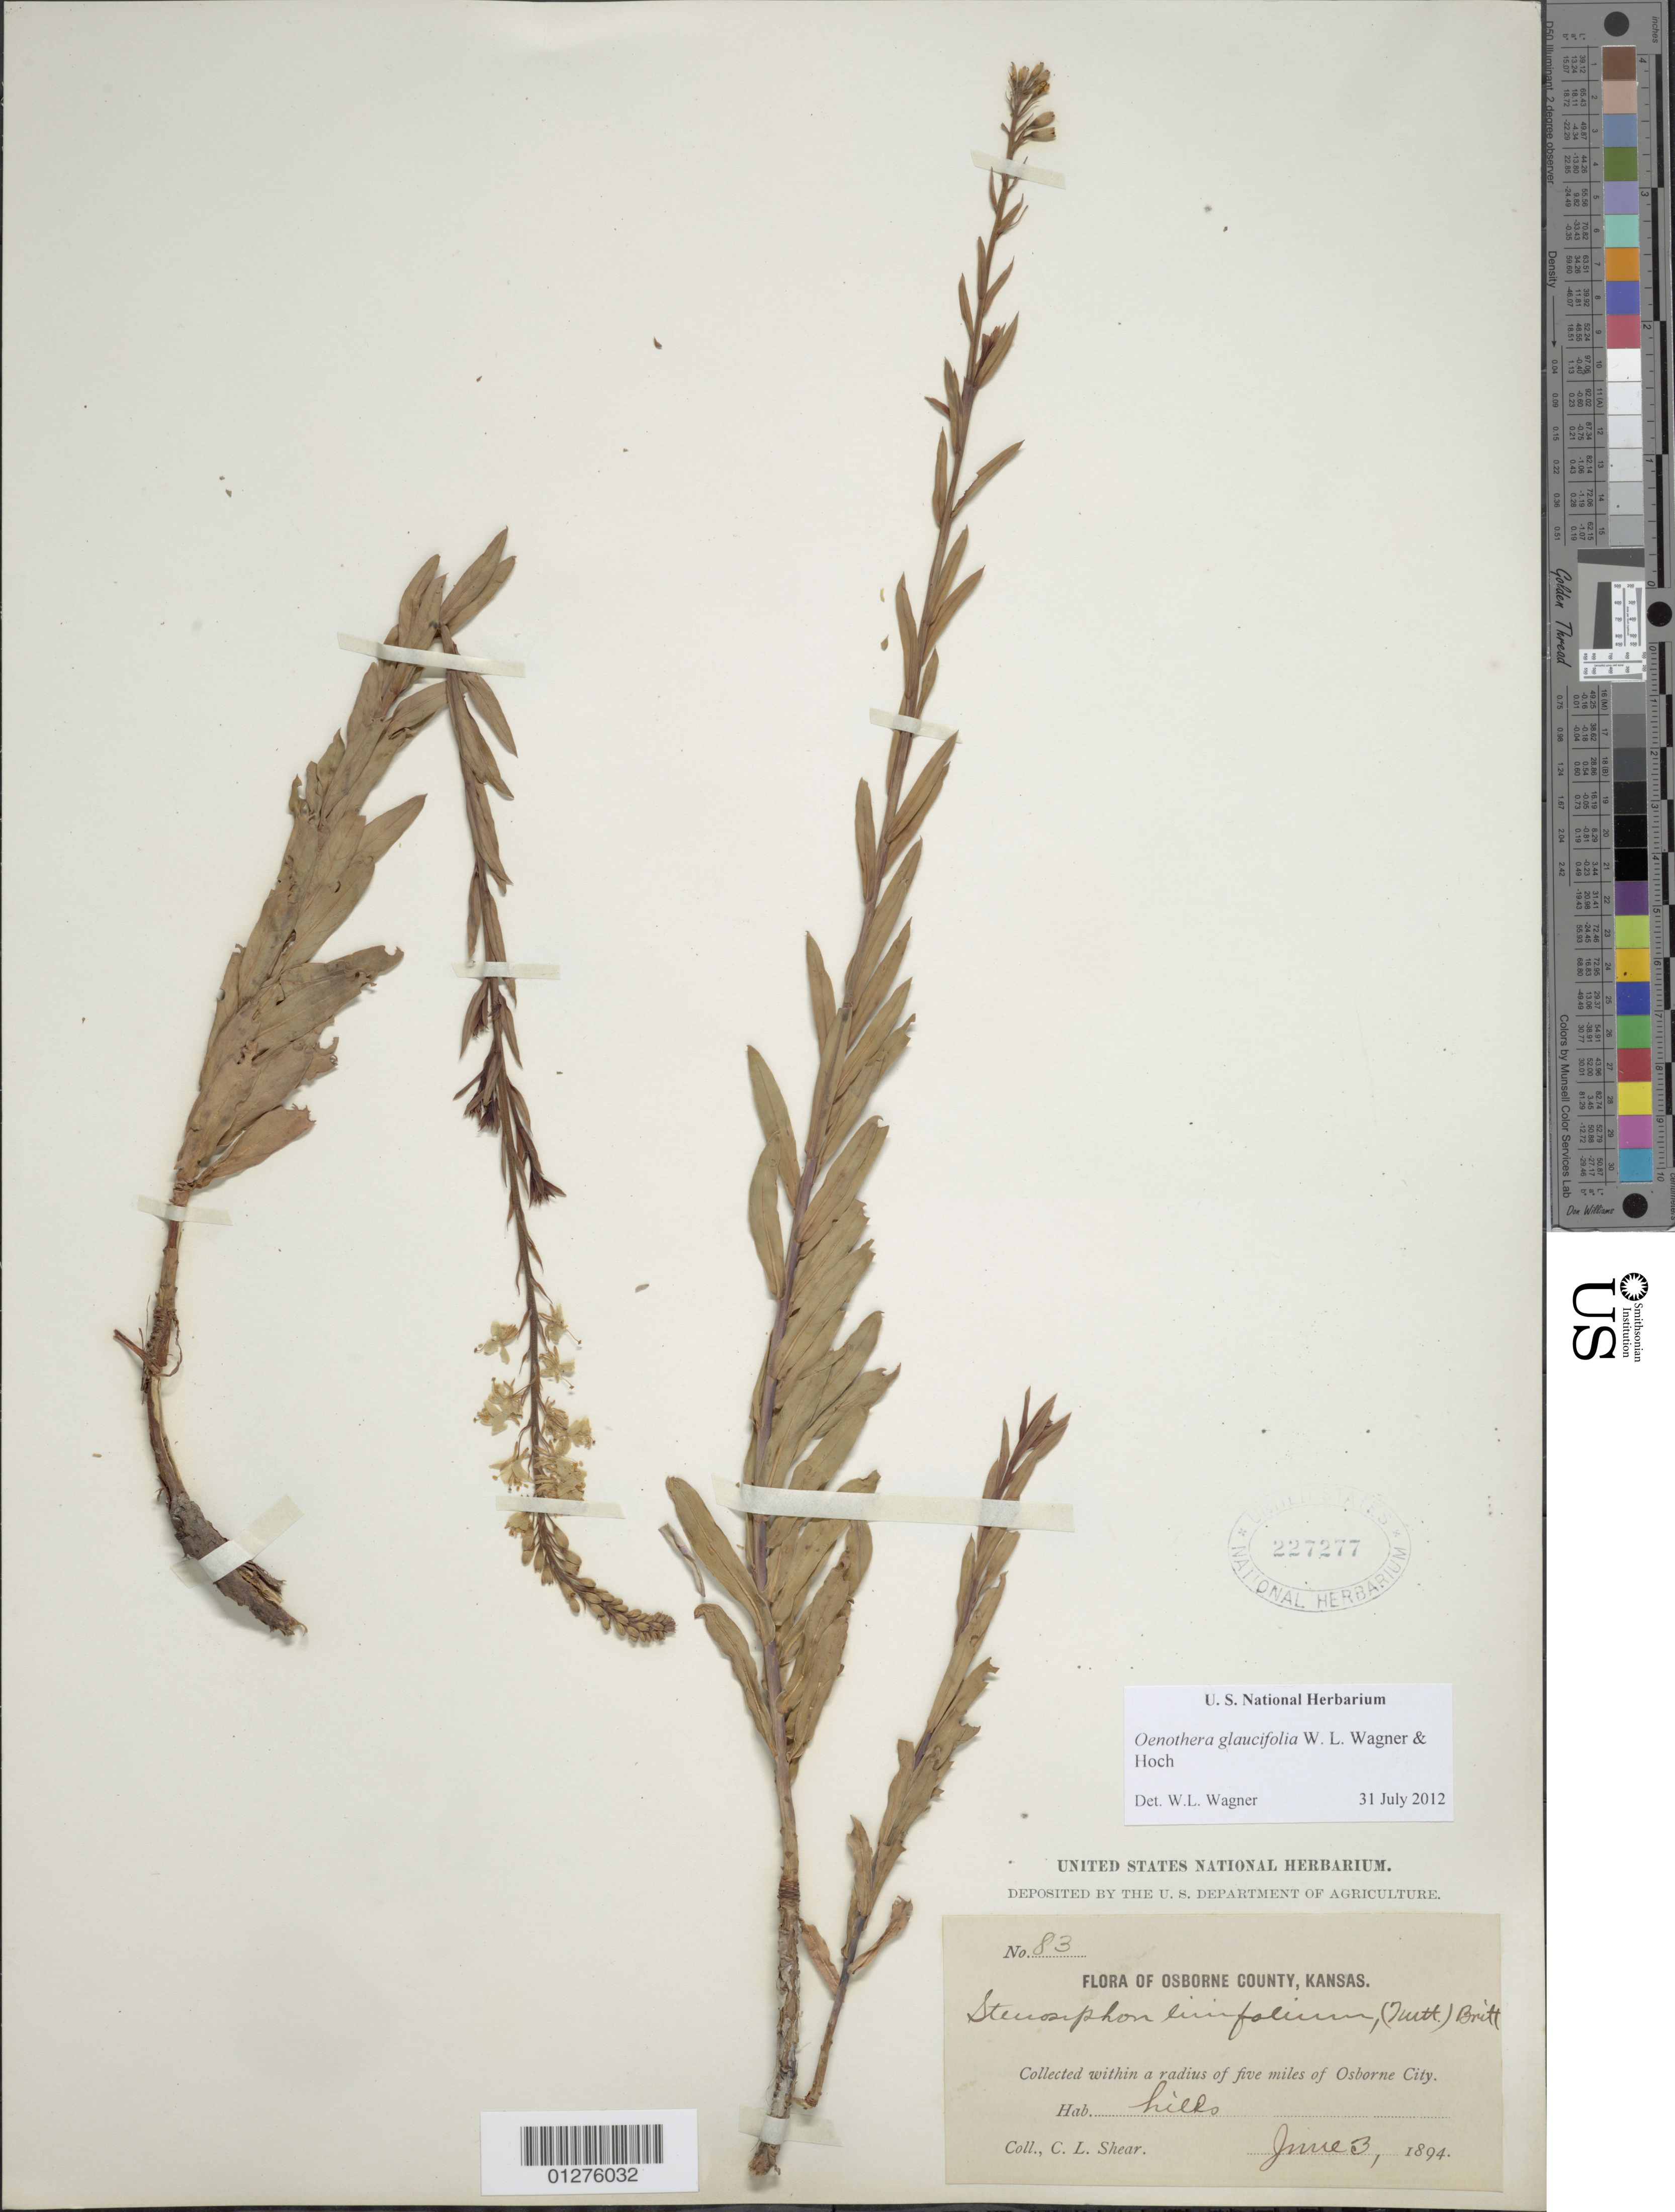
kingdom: Plantae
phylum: Tracheophyta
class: Magnoliopsida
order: Myrtales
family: Onagraceae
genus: Oenothera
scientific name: Oenothera glaucifolia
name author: W.L. Wagner & Hoch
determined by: Wagner, W. L., (BOT), Smithsonian Institution - National Museum of Natural History (UNITED STATES)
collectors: C. L. Shear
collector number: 83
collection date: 1894-07-03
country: United States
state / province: Kansas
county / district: Osborne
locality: Within a radius of 5 miles of Osborne City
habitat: Hills.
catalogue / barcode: US 227277